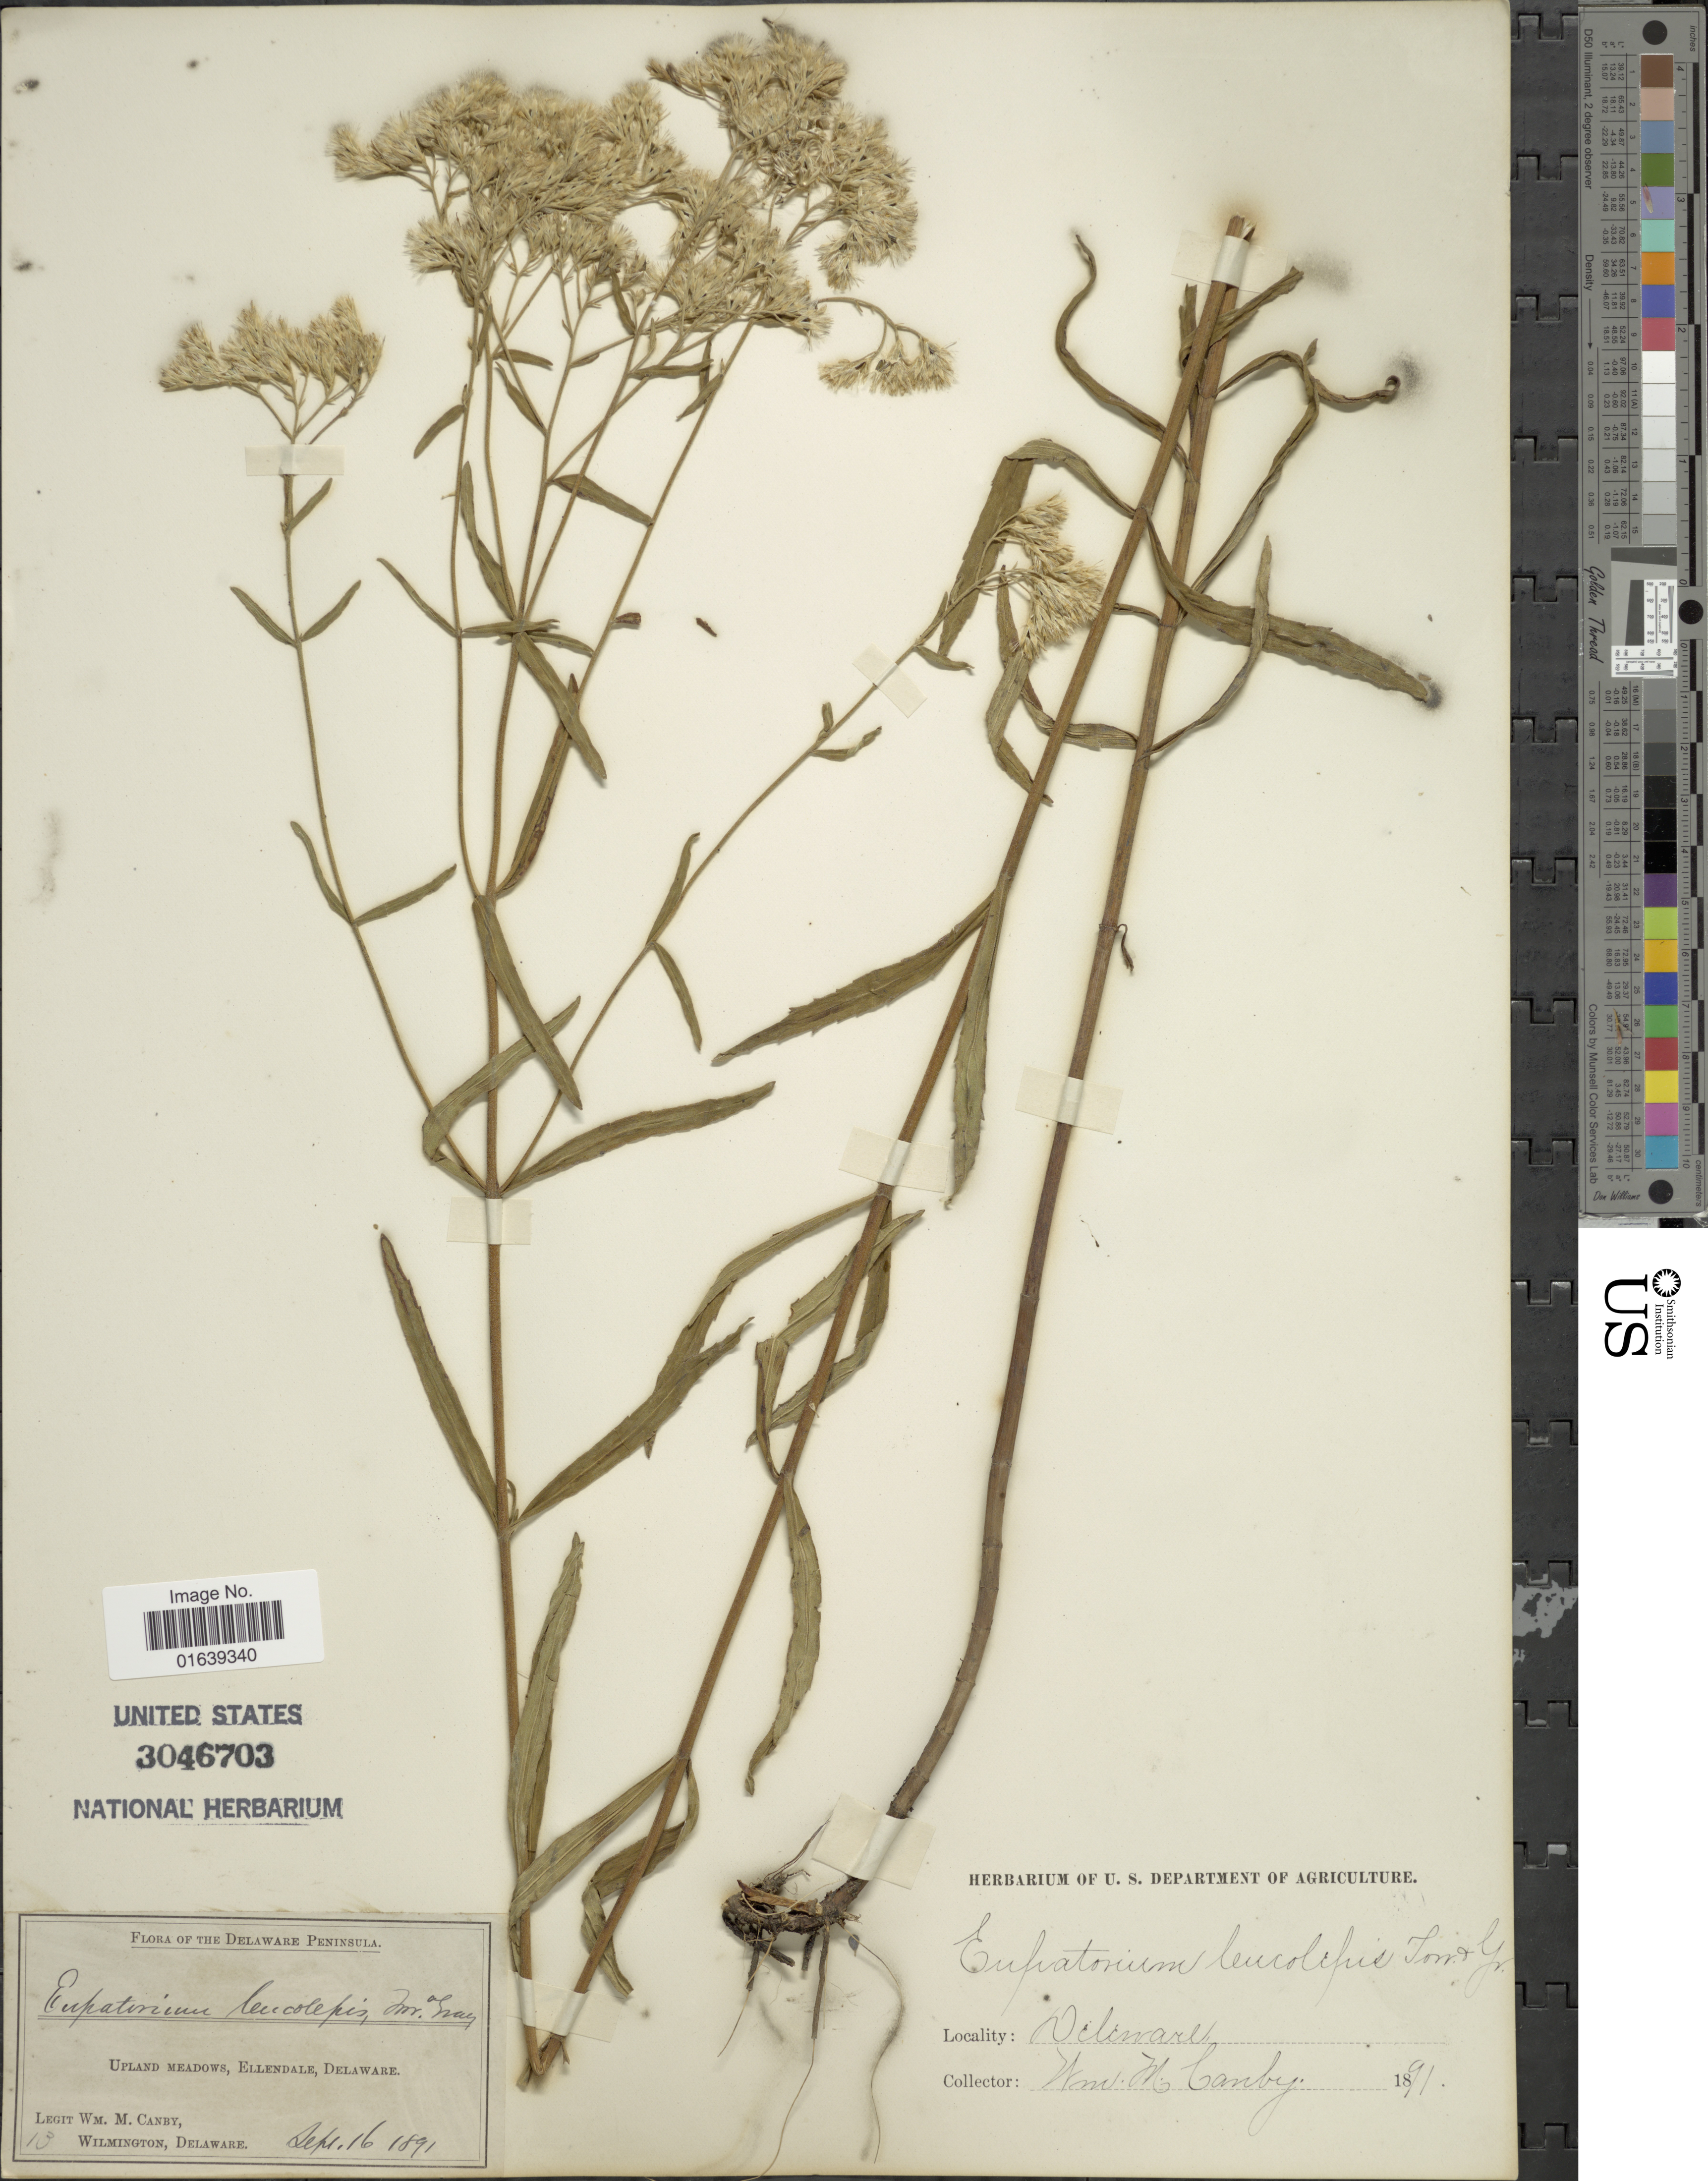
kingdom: Plantae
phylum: Tracheophyta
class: Magnoliopsida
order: Asterales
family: Asteraceae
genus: Eupatorium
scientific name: Eupatorium leucolepis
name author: (DC.) Torr. & A. Gray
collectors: W. M. Canby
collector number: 13?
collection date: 1891-09-16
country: United States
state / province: Delaware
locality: Upland Meadows, Ellendale, Delaware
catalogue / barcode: US 3046703